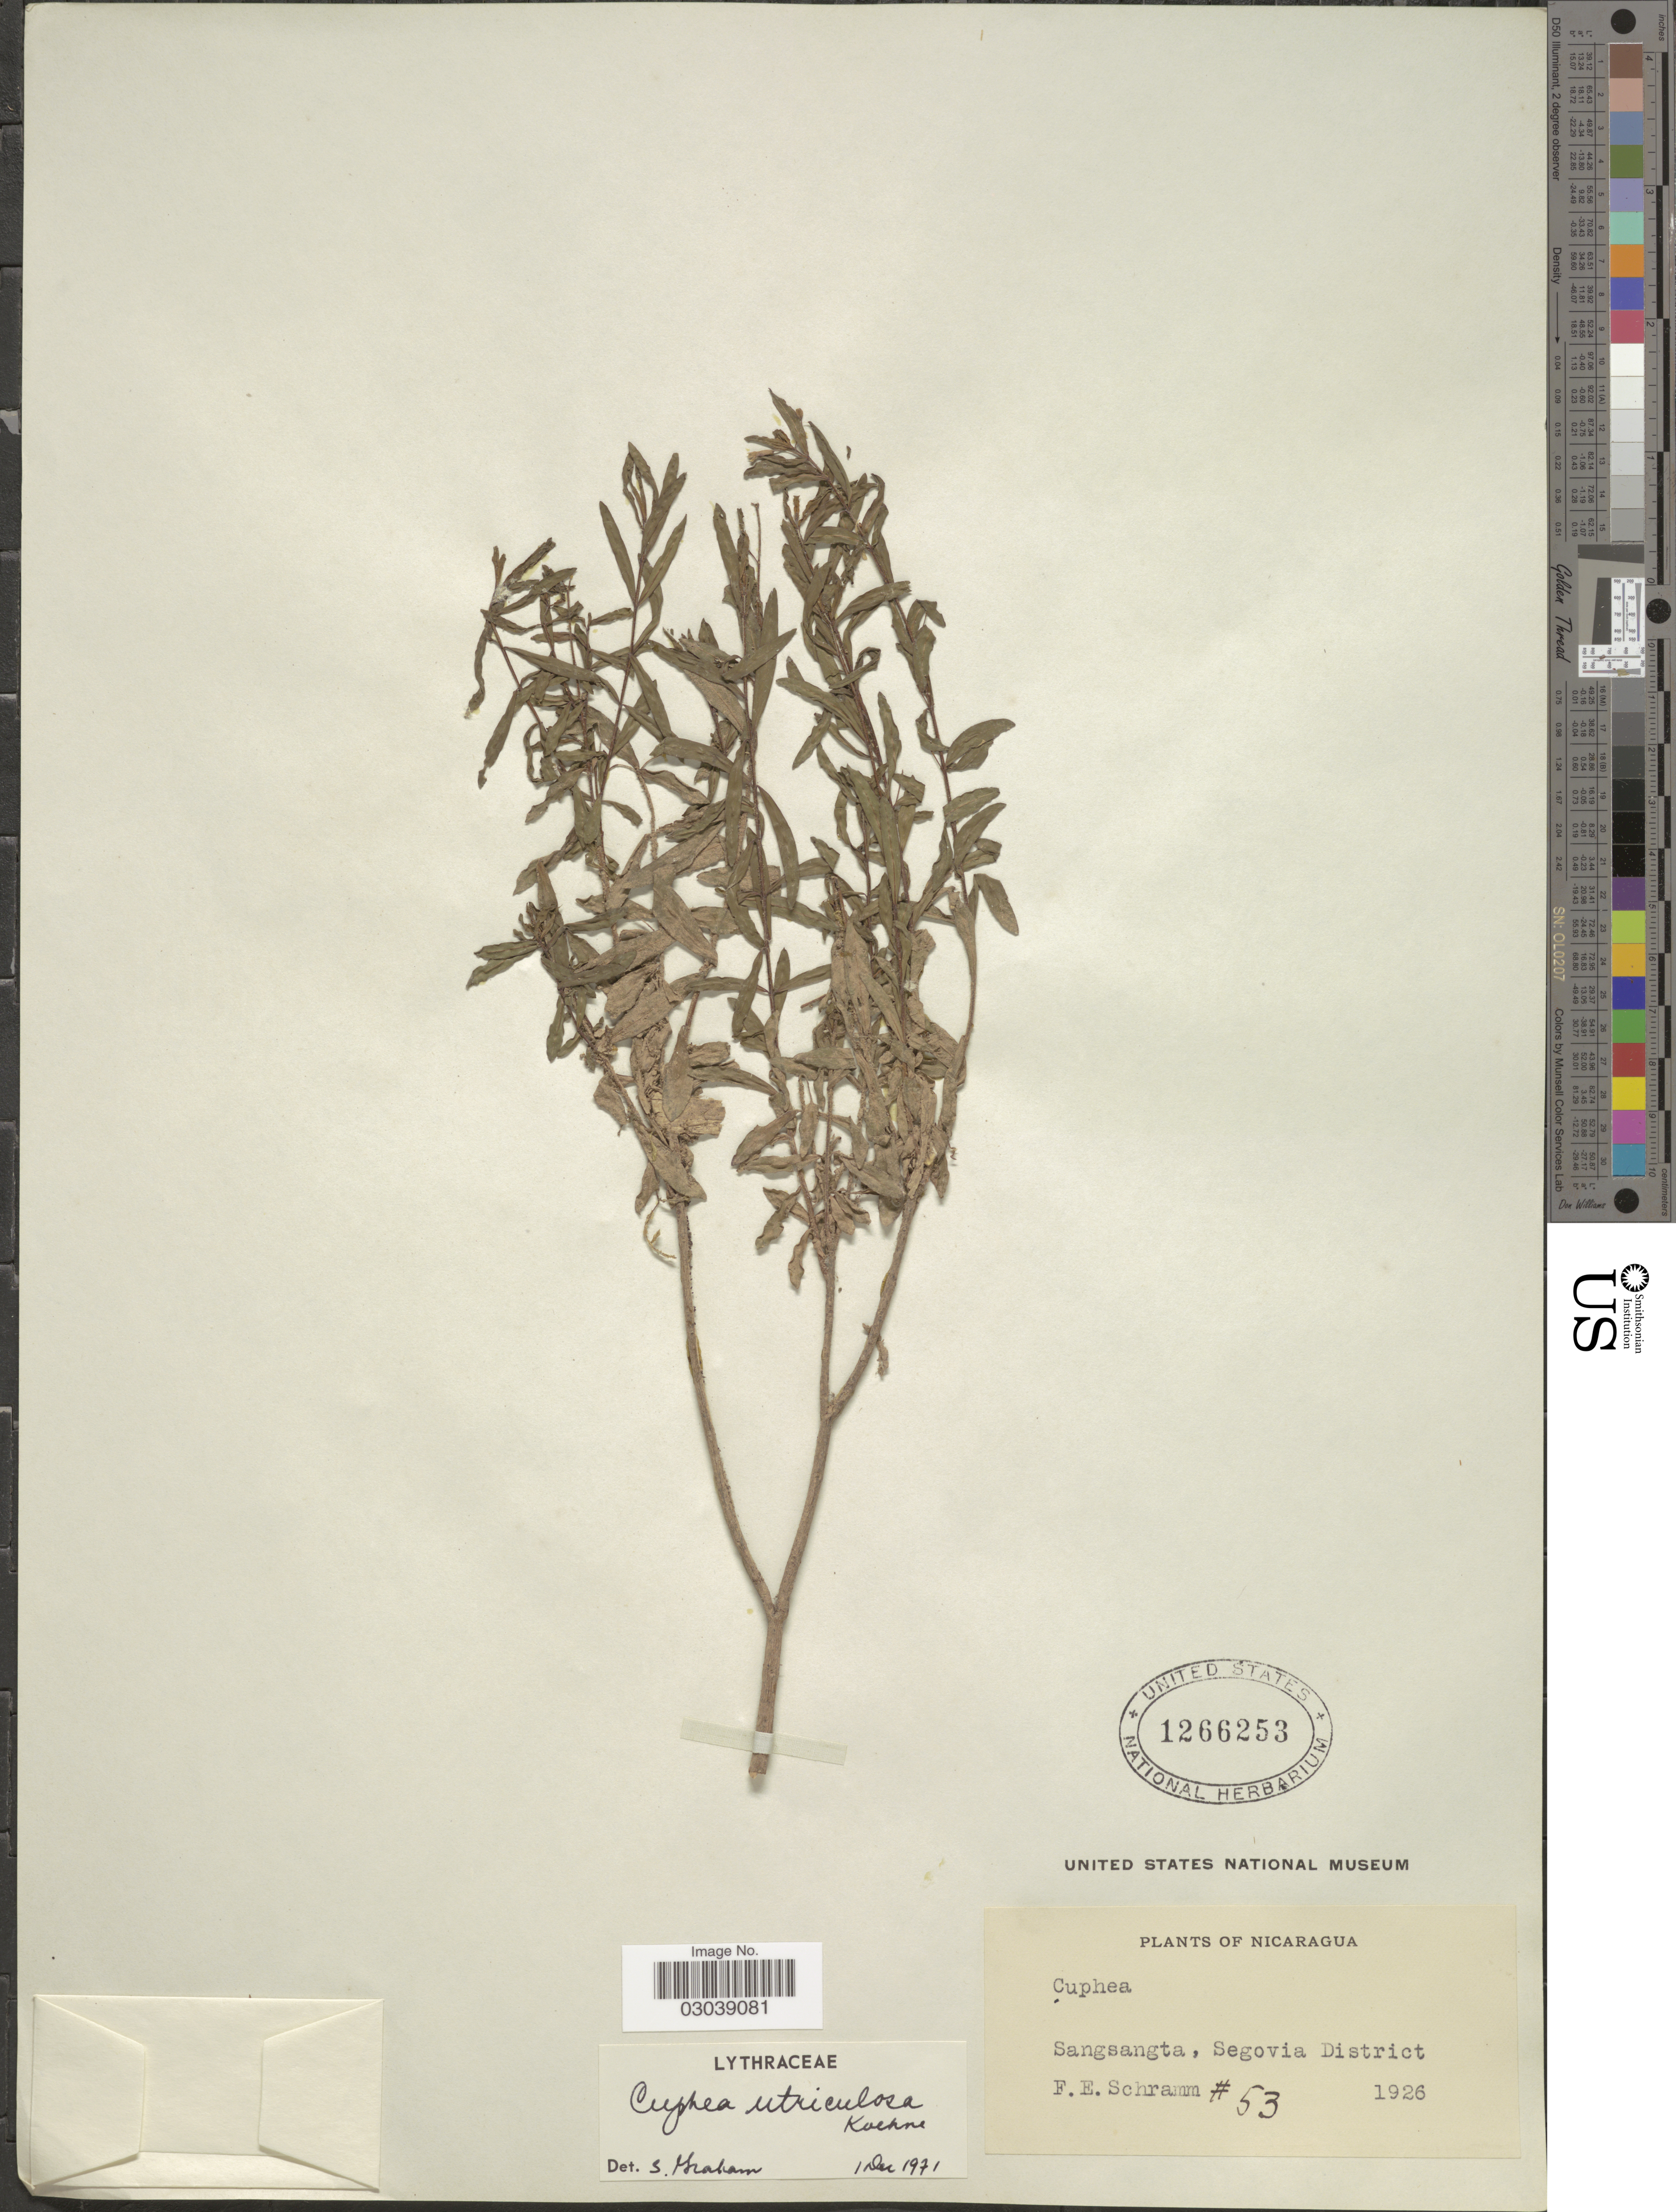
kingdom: Plantae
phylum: Tracheophyta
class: Magnoliopsida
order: Myrtales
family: Lythraceae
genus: Cuphea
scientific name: Cuphea utriculosa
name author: Koehne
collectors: F. E. Schramm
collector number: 53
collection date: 1926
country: Nicaragua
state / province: Nueva Segovia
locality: Sangsangta, Segovia District.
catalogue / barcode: US 1266253